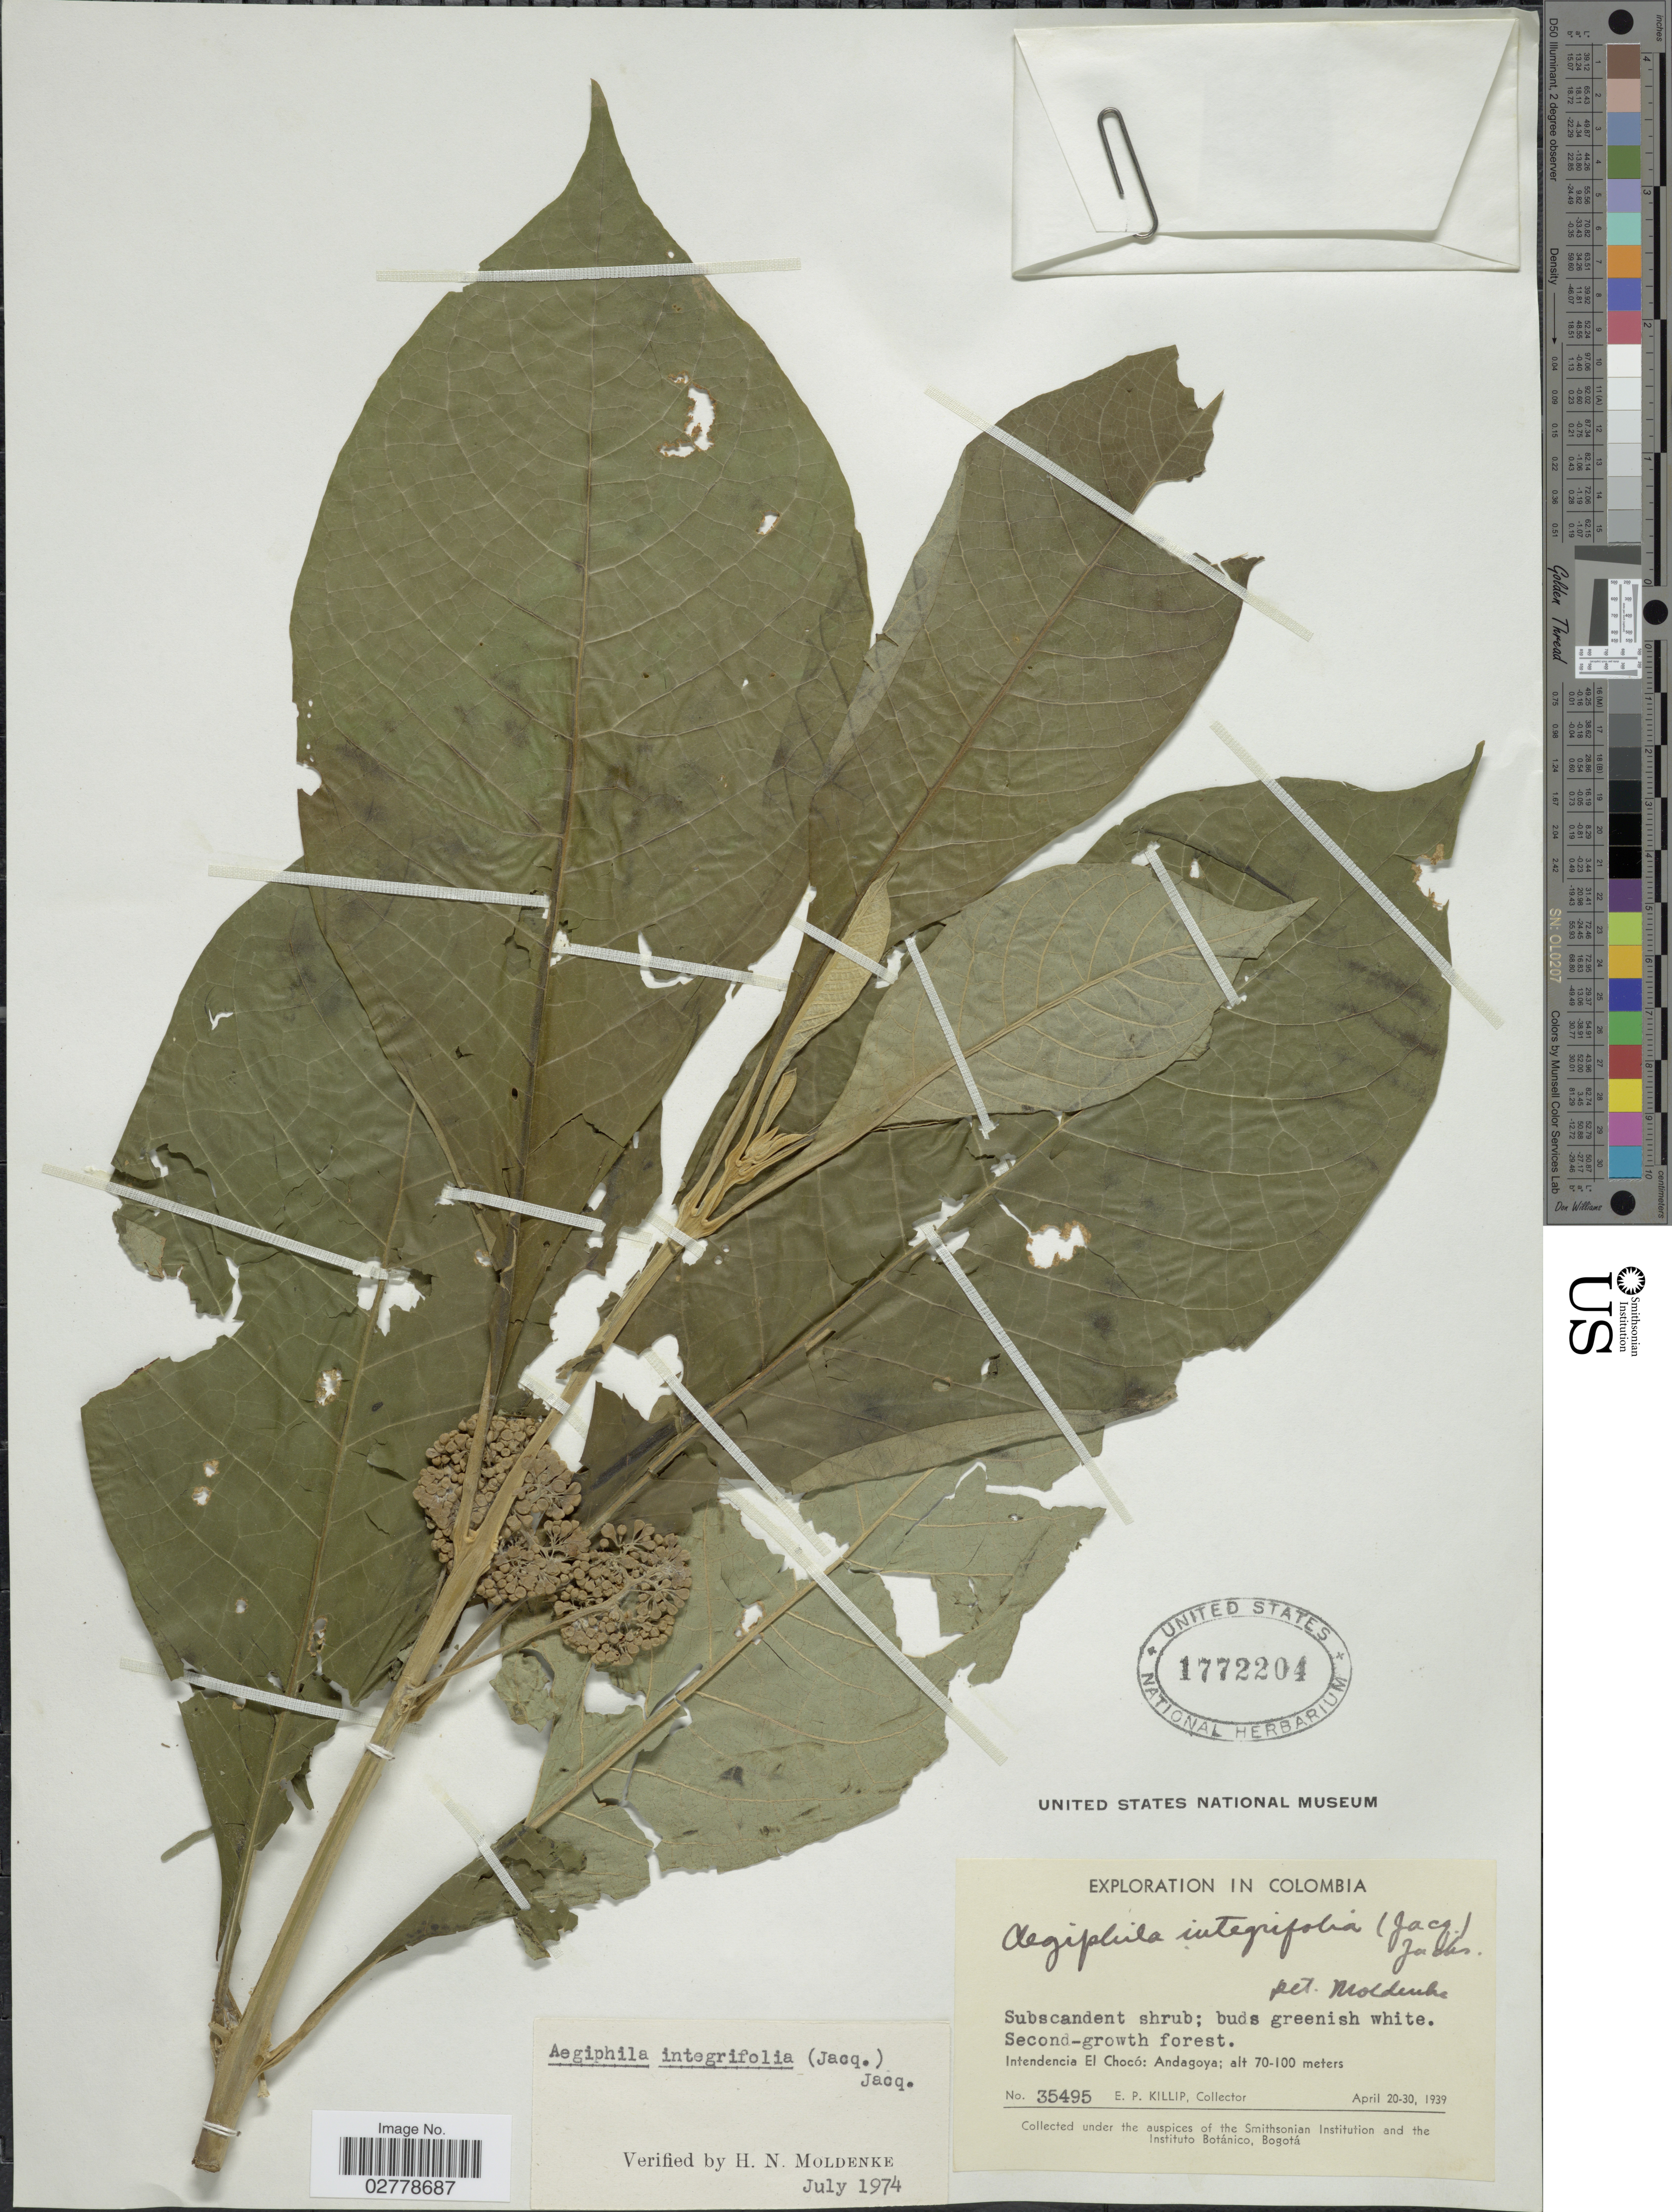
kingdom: Plantae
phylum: Tracheophyta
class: Magnoliopsida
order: Lamiales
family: Lamiaceae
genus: Aegiphila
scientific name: Aegiphila integrifolia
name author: (Jacq.) B.D. Jacks.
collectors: E. P. Killip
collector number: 35495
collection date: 1939-04-20/1939-04-30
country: Colombia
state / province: Chocó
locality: Intendencia El Chocó: Andagoya.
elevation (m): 70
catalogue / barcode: US 1772204